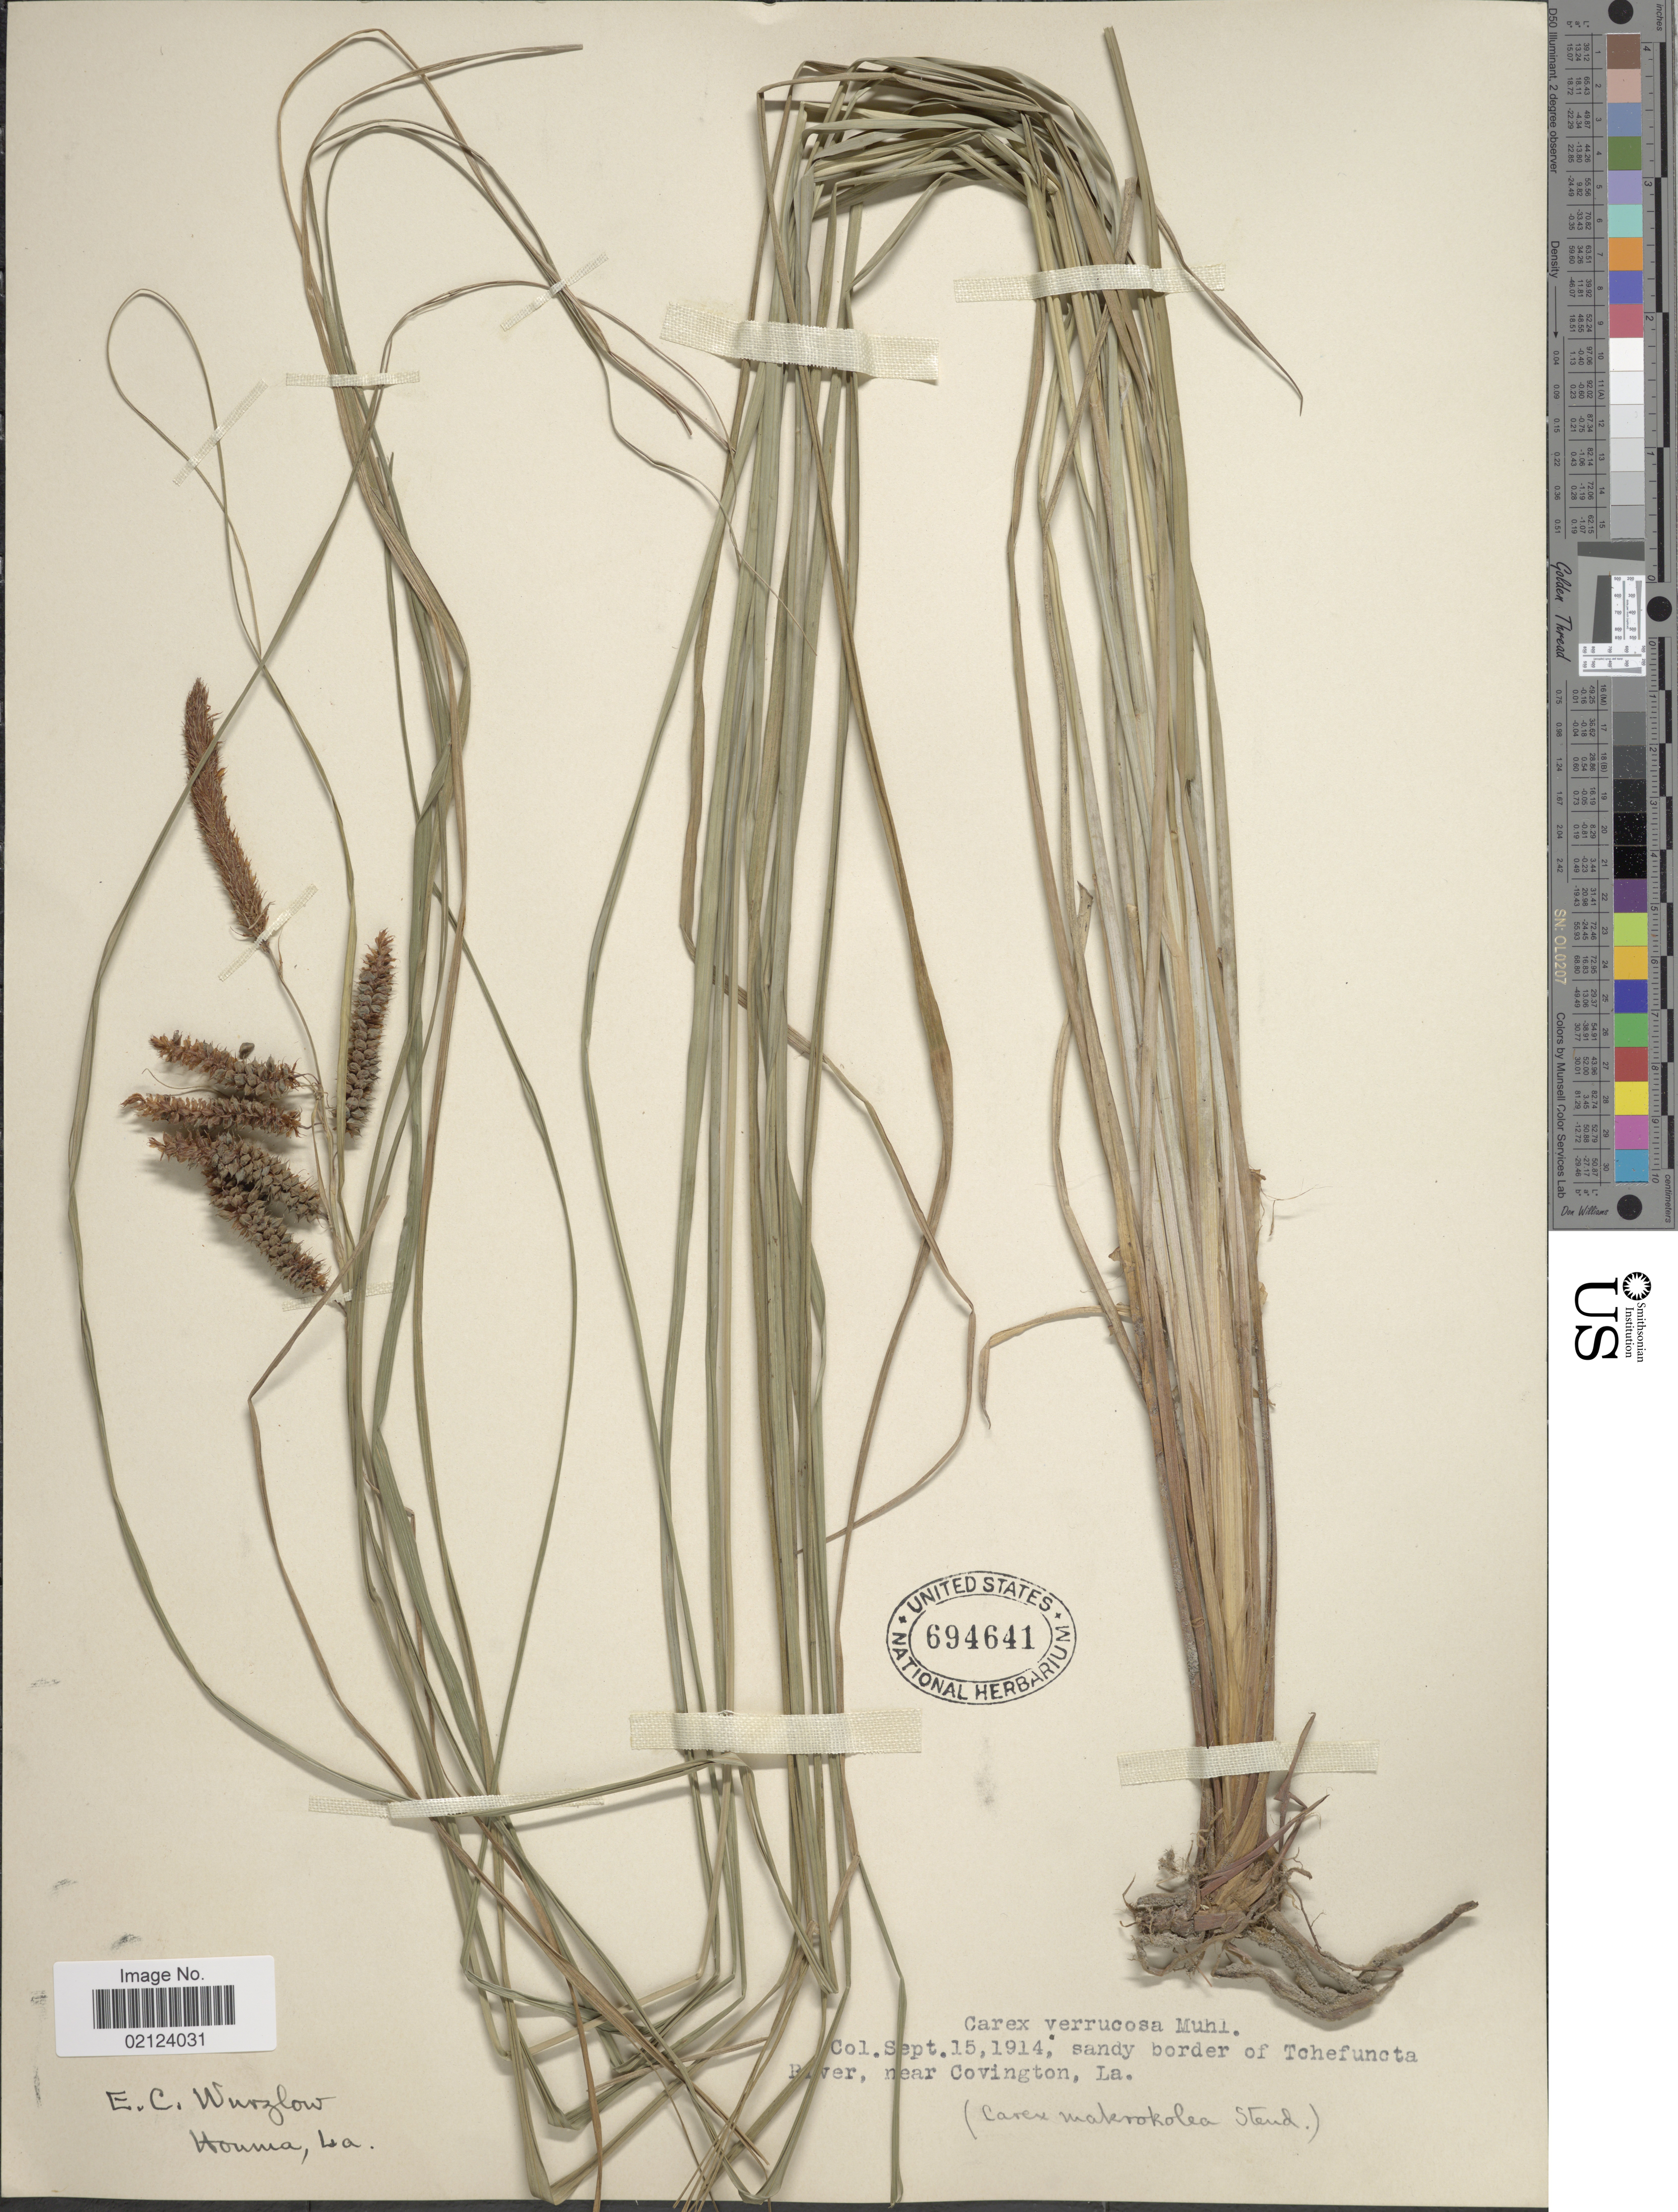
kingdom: Plantae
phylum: Tracheophyta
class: Liliopsida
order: Poales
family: Cyperaceae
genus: Carex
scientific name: Carex verrucosa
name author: Muhl.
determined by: Strong, Mark T., (BOT), Smithsonian Institution - National Museum of Natural History (UNITED STATES)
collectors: E. Wurzlow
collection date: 1914-09-15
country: United States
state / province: Louisiana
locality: Sandy border of Tchefuncta River, near Covington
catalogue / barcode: US 694641